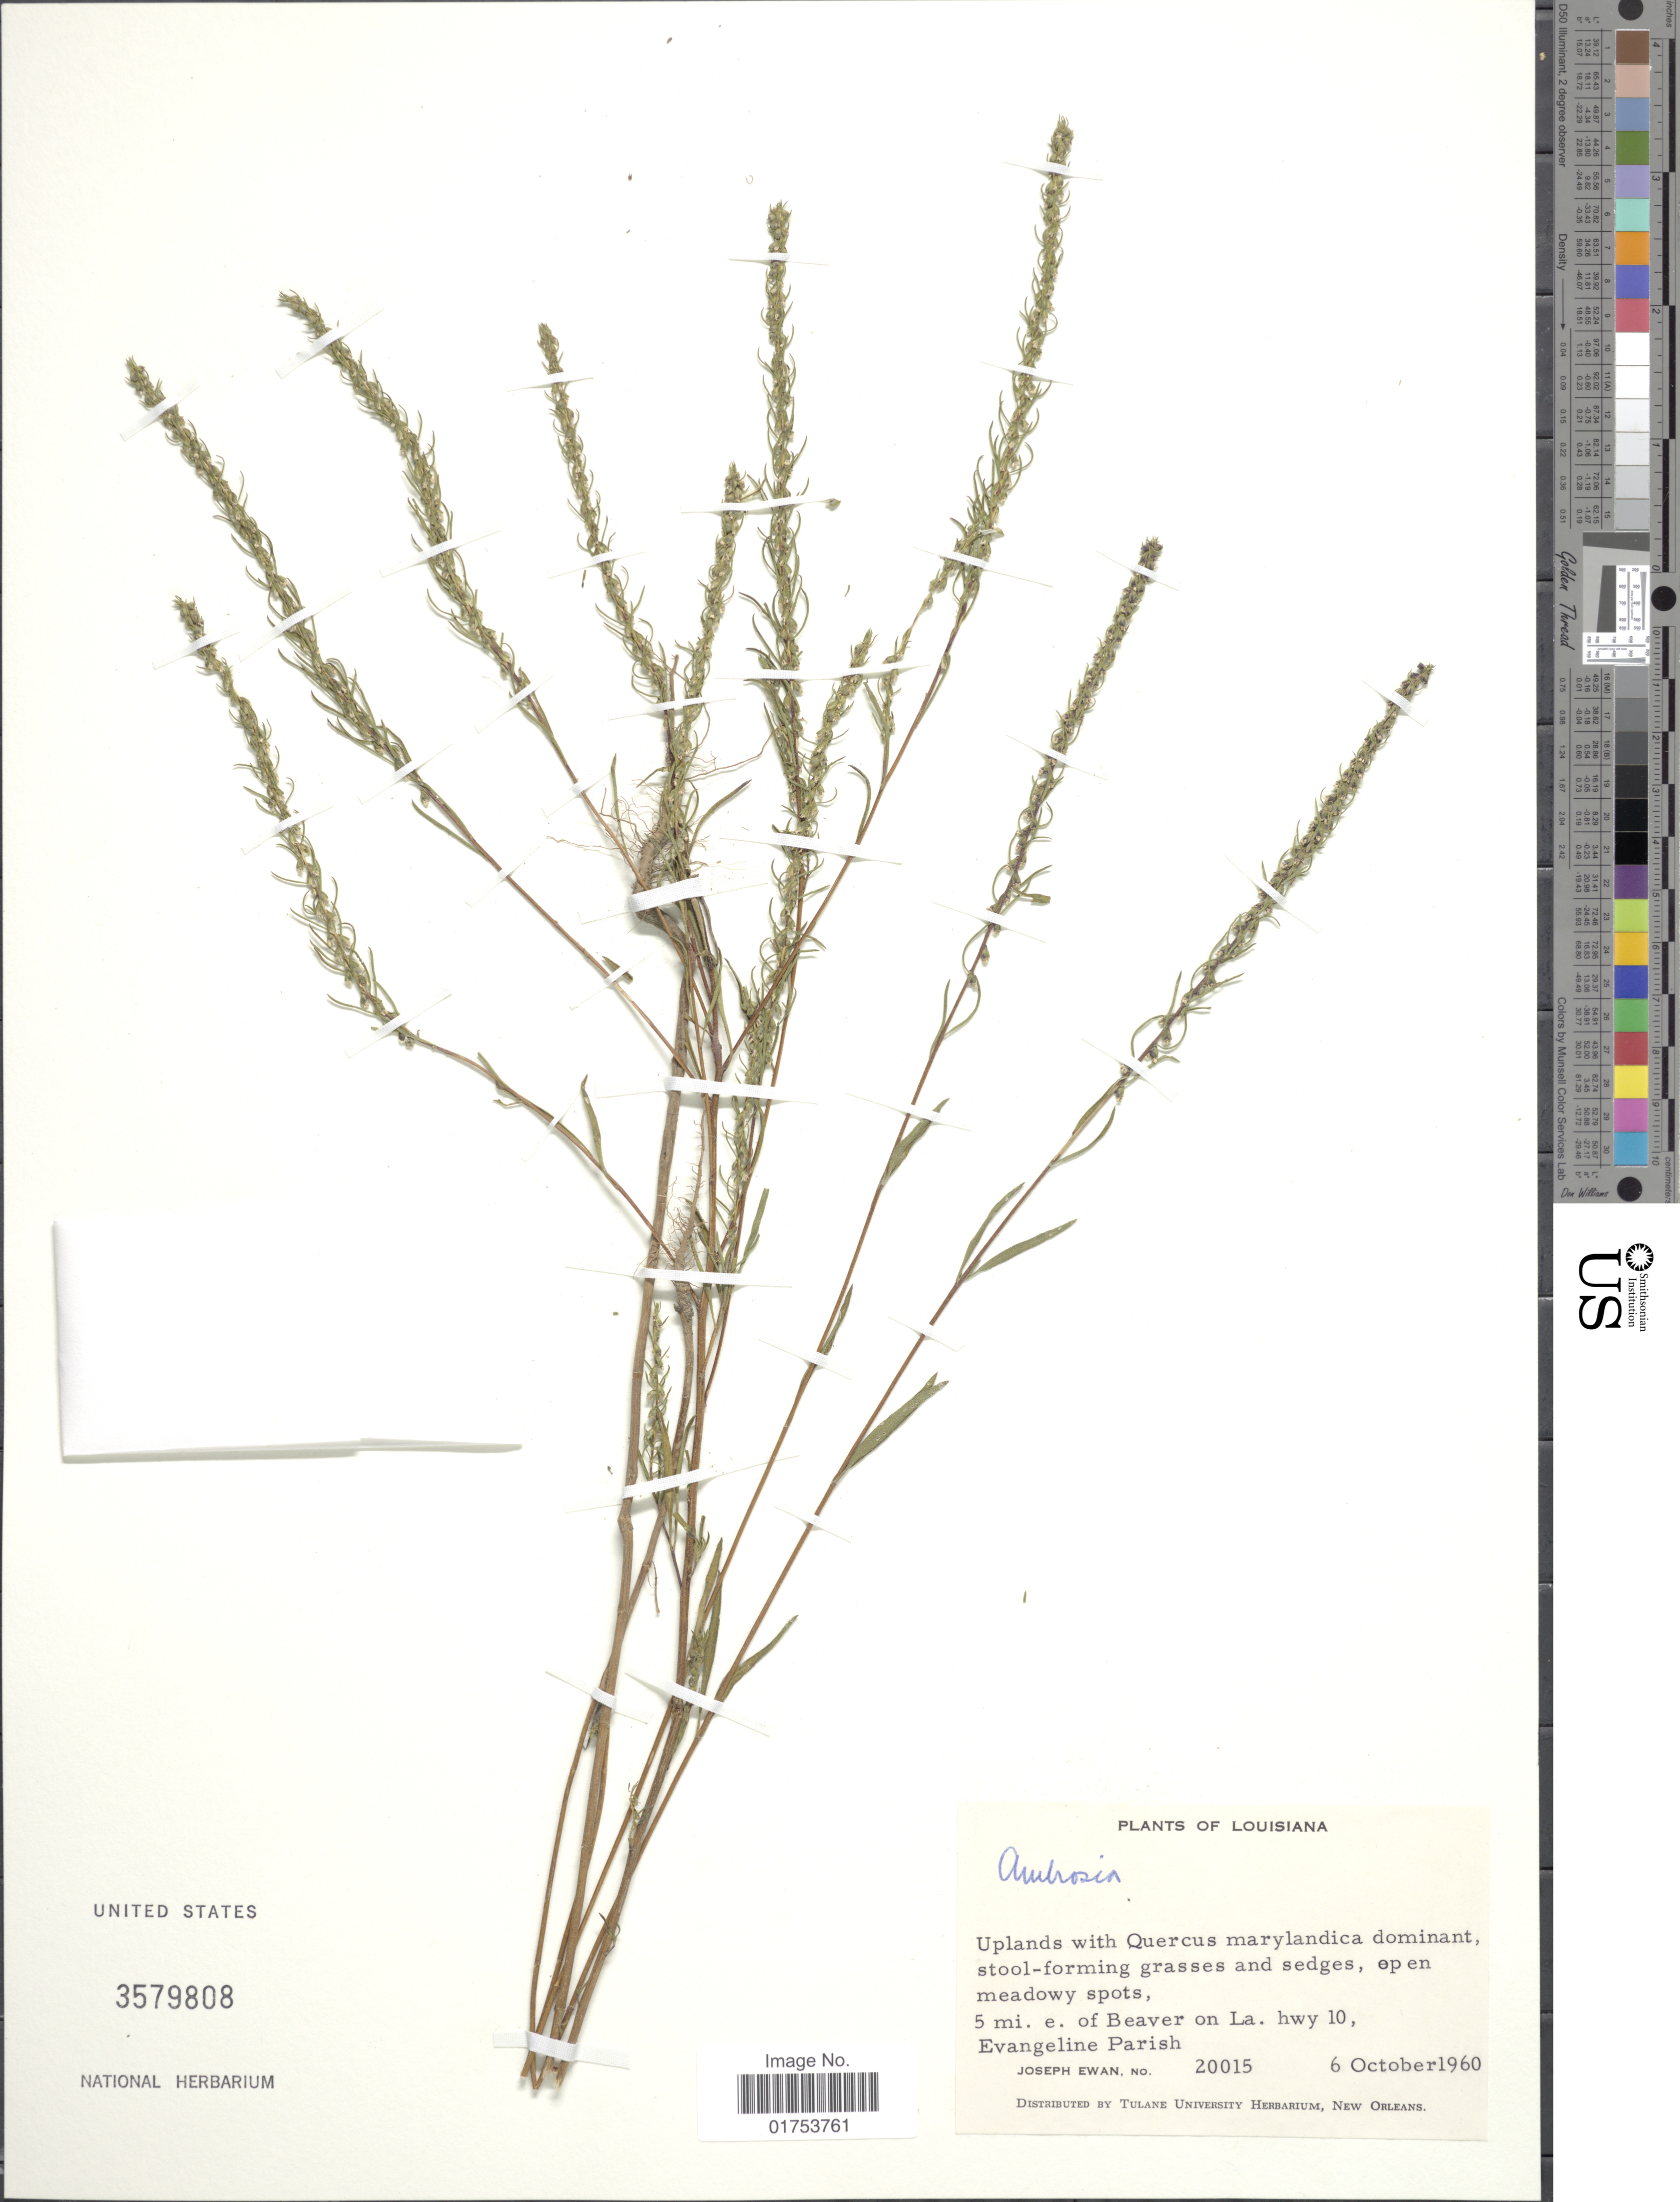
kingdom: Plantae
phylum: Tracheophyta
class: Magnoliopsida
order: Asterales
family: Asteraceae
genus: Ambrosia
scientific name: Ambrosia sp.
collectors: J. A. Ewan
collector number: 2005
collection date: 1960-10-06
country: United States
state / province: Louisiana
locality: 5 mi. e. of Beaver on La. hwy 10, Evangeline Parish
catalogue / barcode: US 3579808